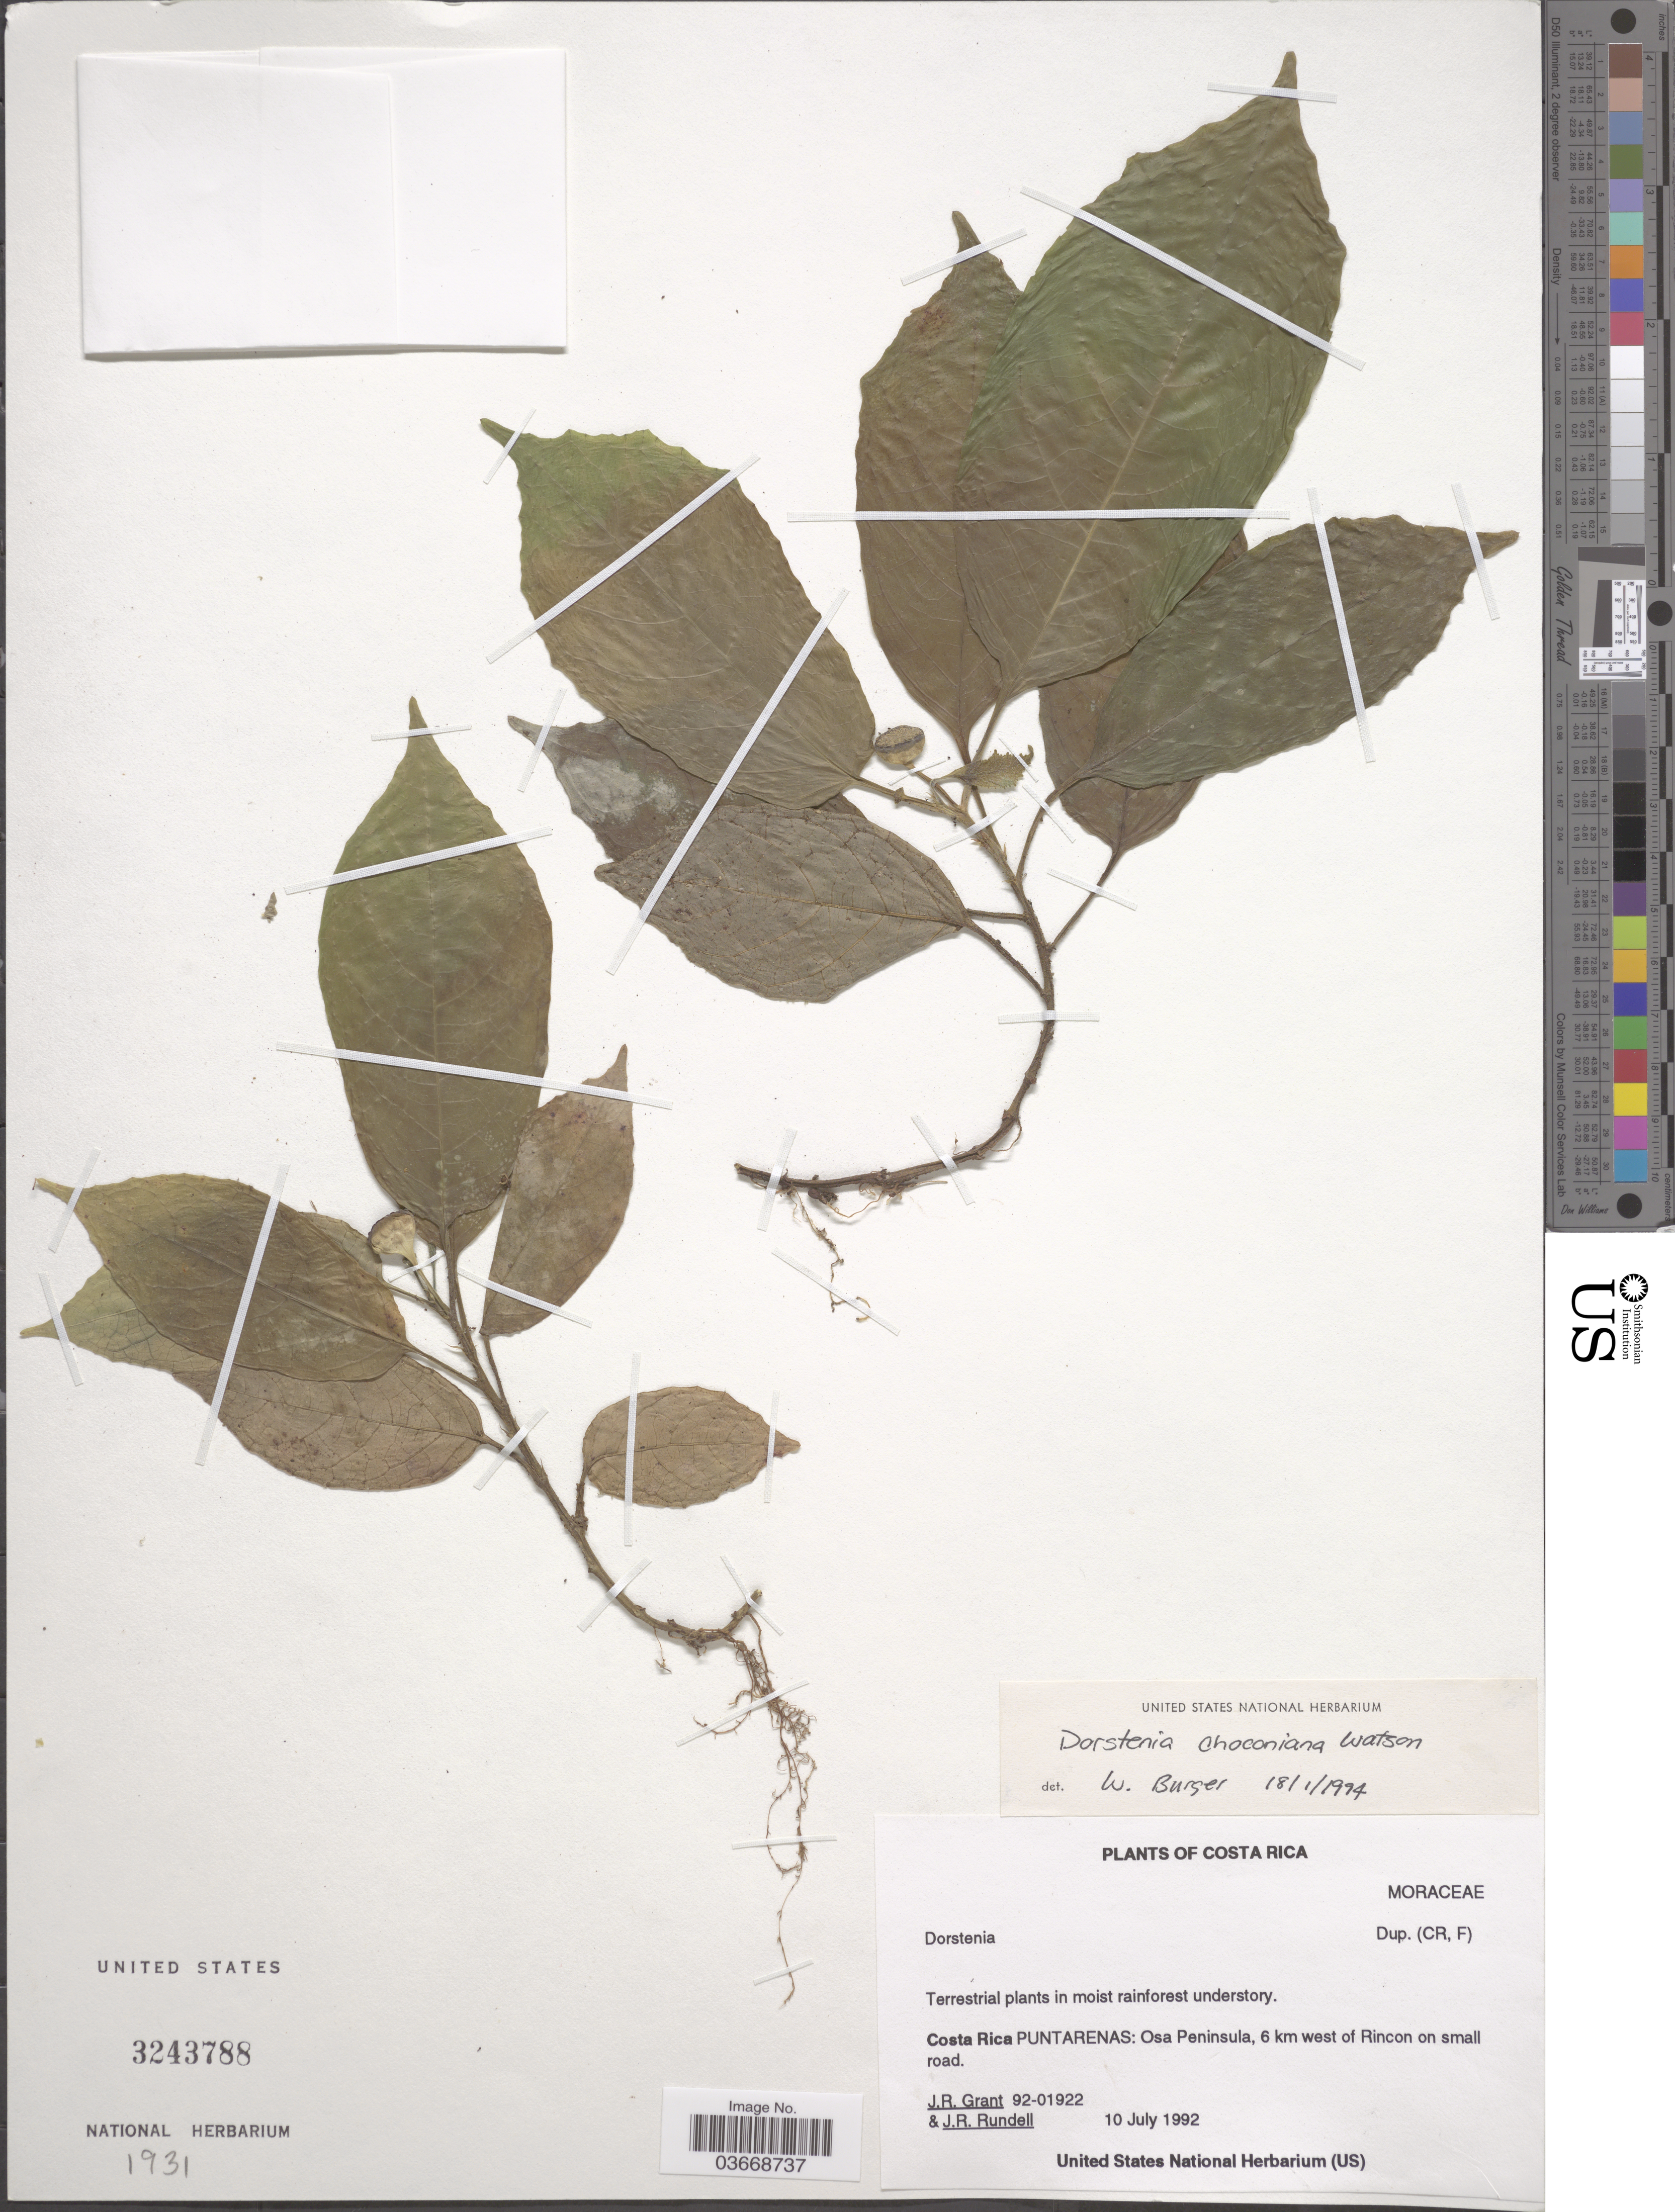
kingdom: Plantae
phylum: Tracheophyta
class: Magnoliopsida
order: Rosales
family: Moraceae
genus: Dorstenia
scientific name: Dorstenia choconiana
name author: S. Watson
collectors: J. Grant & J. R. Rundell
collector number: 92-01922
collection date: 1992-07-10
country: Costa Rica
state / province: Puntarenas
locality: Osa Peninsula, 6 km west of Rincon on small road.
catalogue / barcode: US 3243788